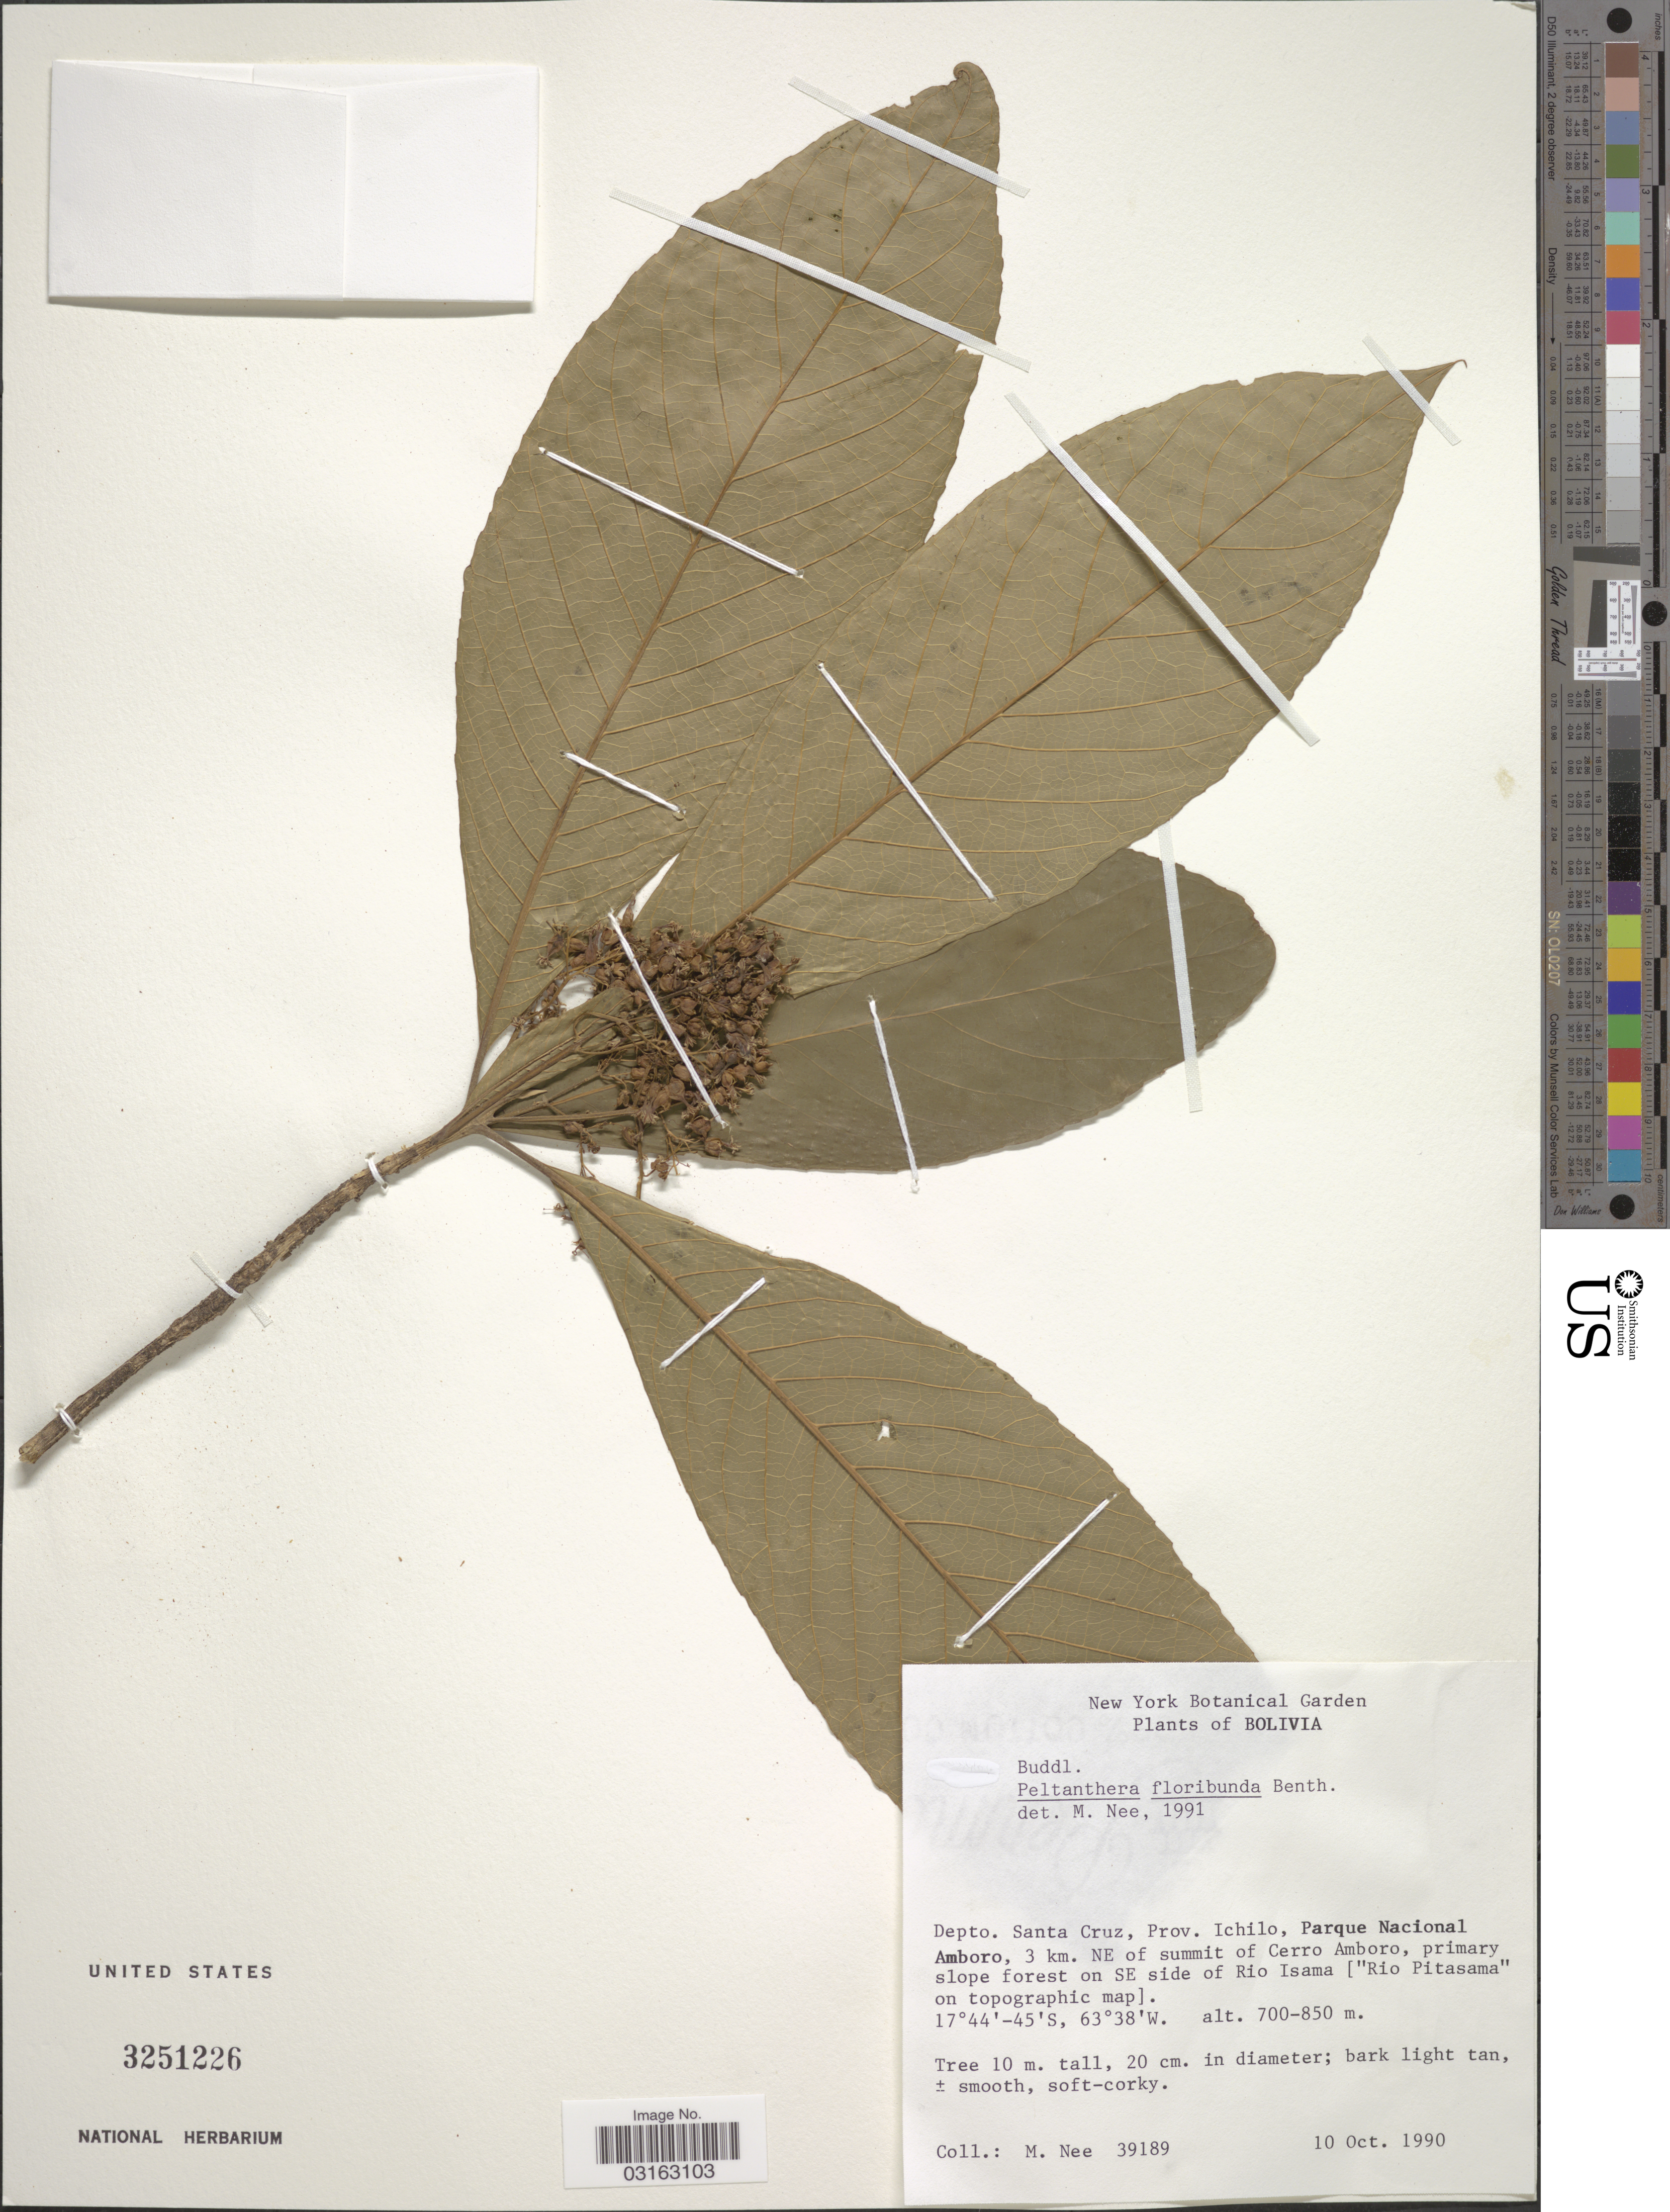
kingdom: Plantae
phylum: Tracheophyta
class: Magnoliopsida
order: Lamiales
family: Peltantheraceae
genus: Peltanthera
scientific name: Peltanthera floribunda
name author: Benth.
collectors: M. Nee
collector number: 39189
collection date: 1990-10-10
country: Bolivia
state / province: Santa Cruz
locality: Depto. Santa Cruz, Prov. Ichilo, Parque Nacional Amboro, 3 km. NE of summit of Cerro Amboro, primary slope forest on SE side of Rio Isama ["Rito Pitasama" on topographic map].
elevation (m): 700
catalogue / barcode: US 3251226